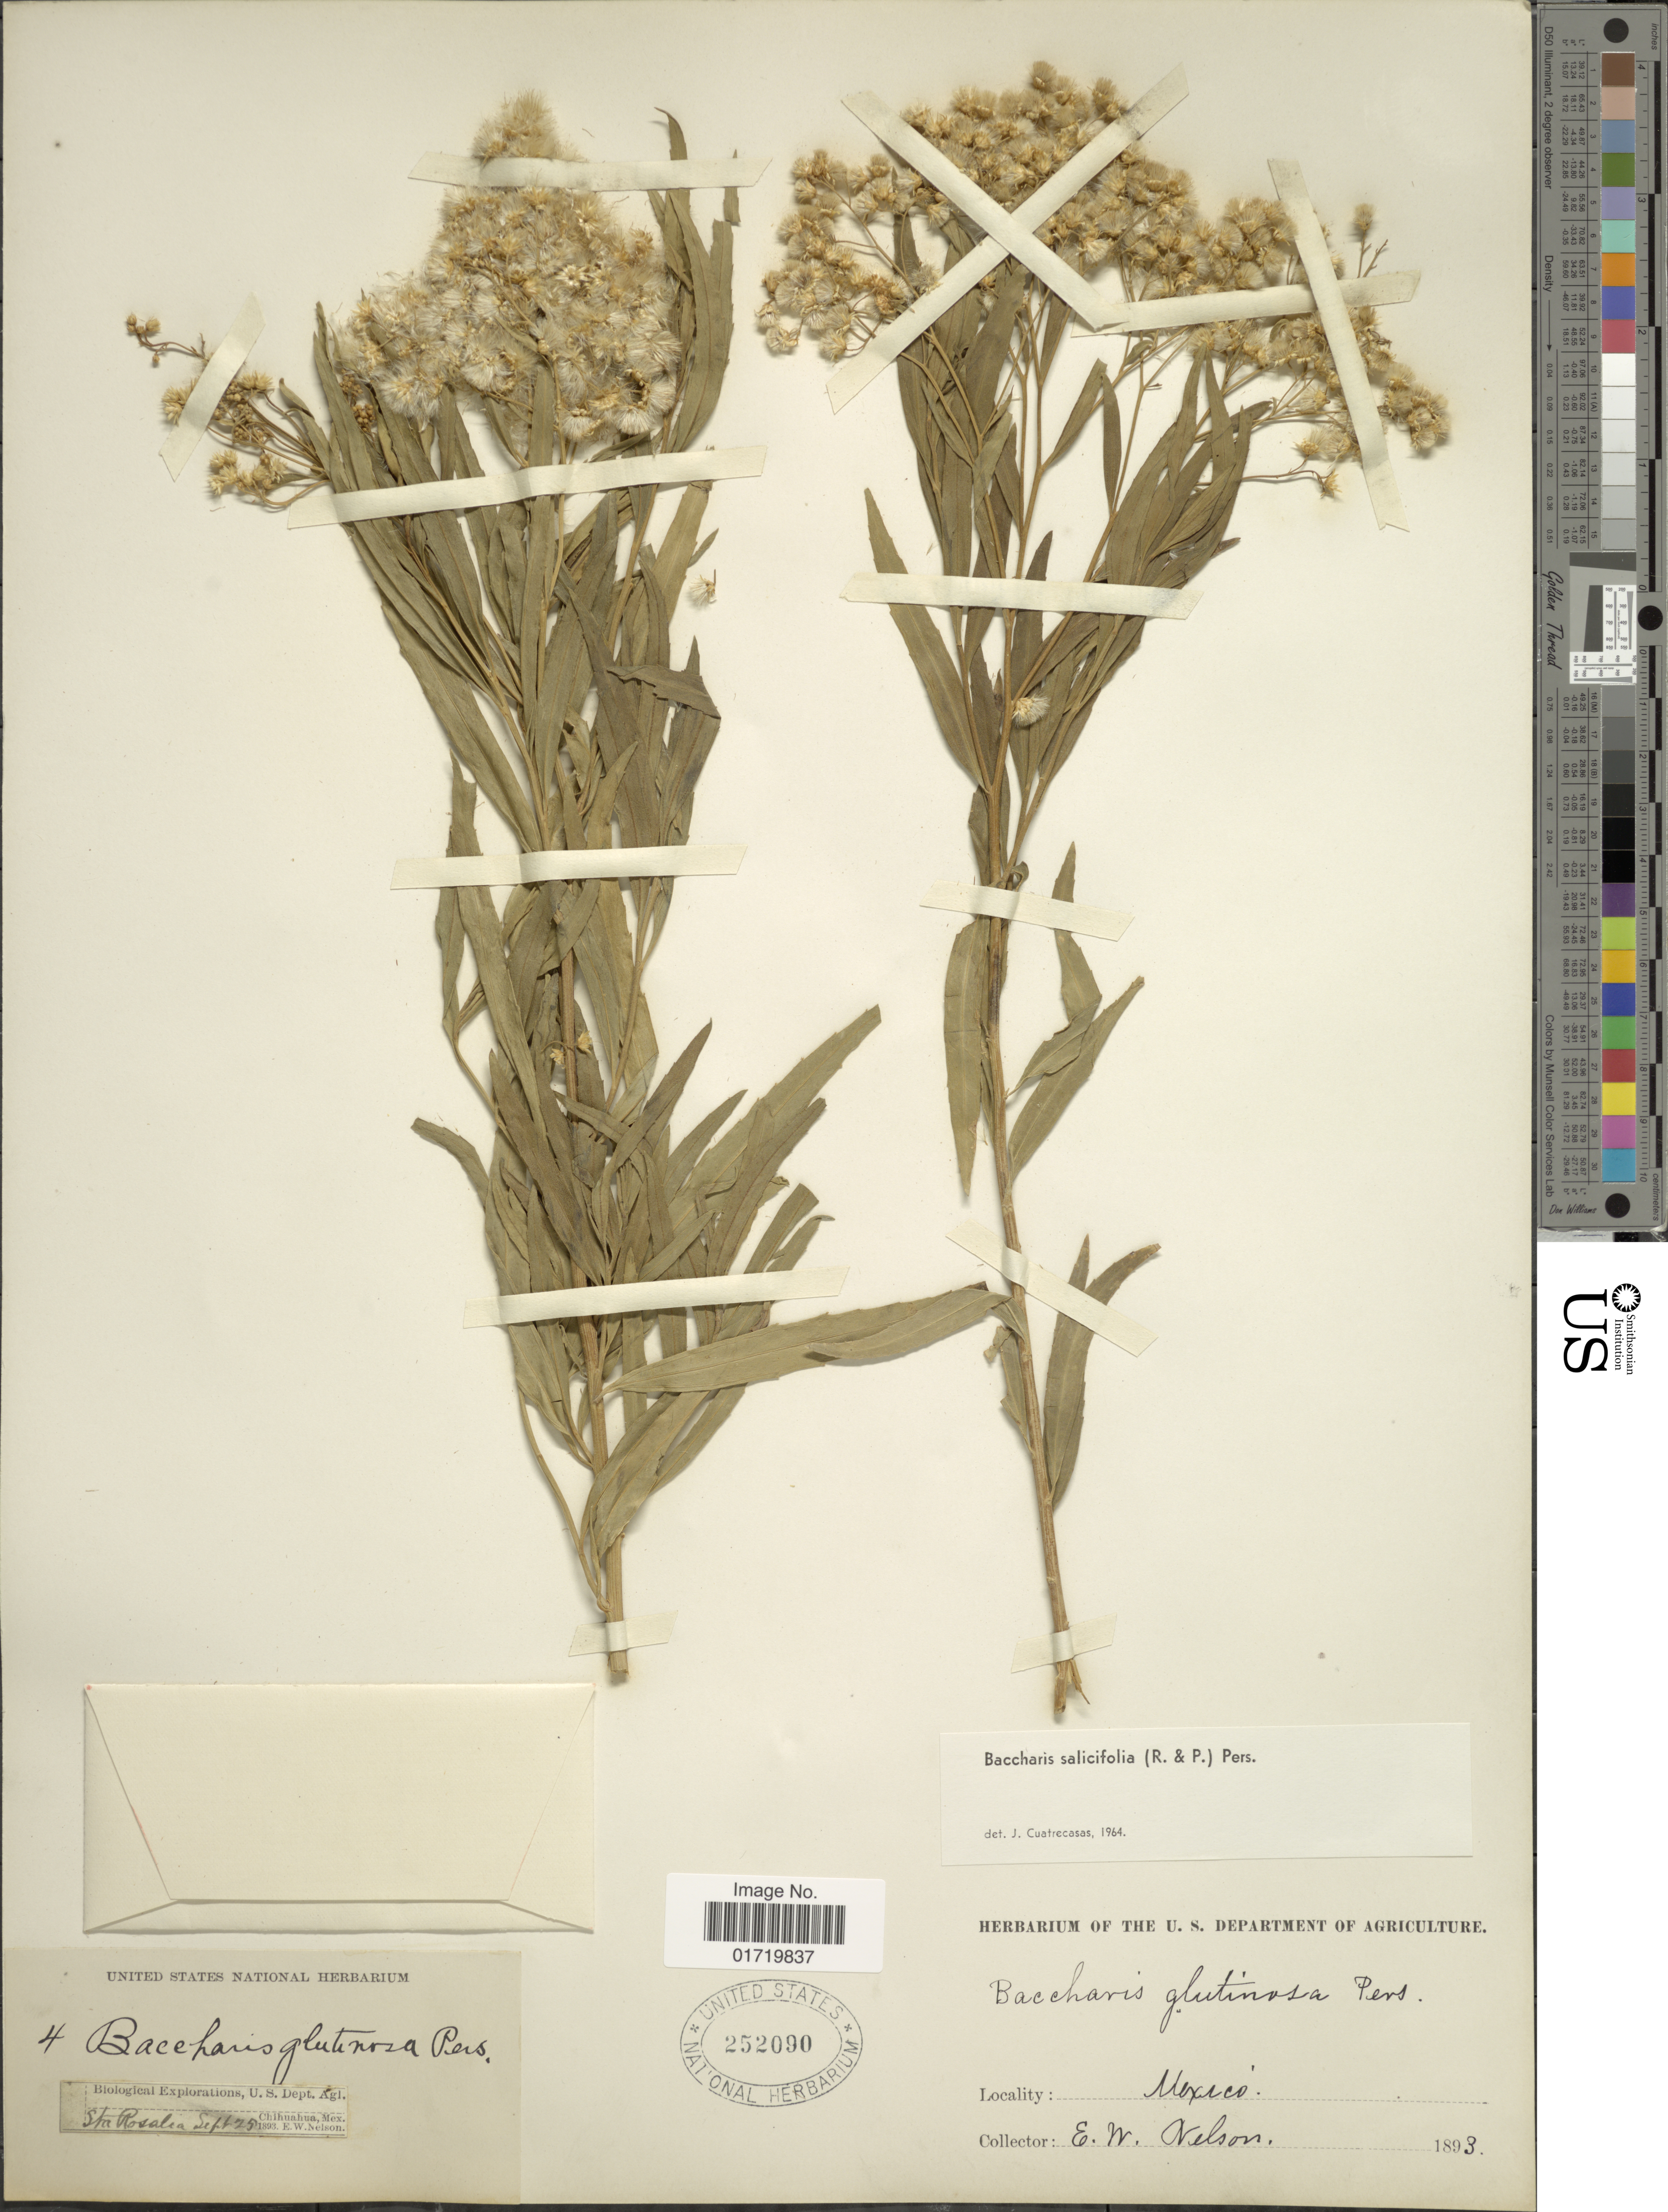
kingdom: Plantae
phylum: Tracheophyta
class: Magnoliopsida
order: Asterales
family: Asteraceae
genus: Baccharis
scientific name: Baccharis salicifolia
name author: (Ruiz & Pav.) Pers.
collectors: E. W. Nelson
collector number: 4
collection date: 1893-09-25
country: Mexico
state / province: Chihuahua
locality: Mex.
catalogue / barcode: US 252090